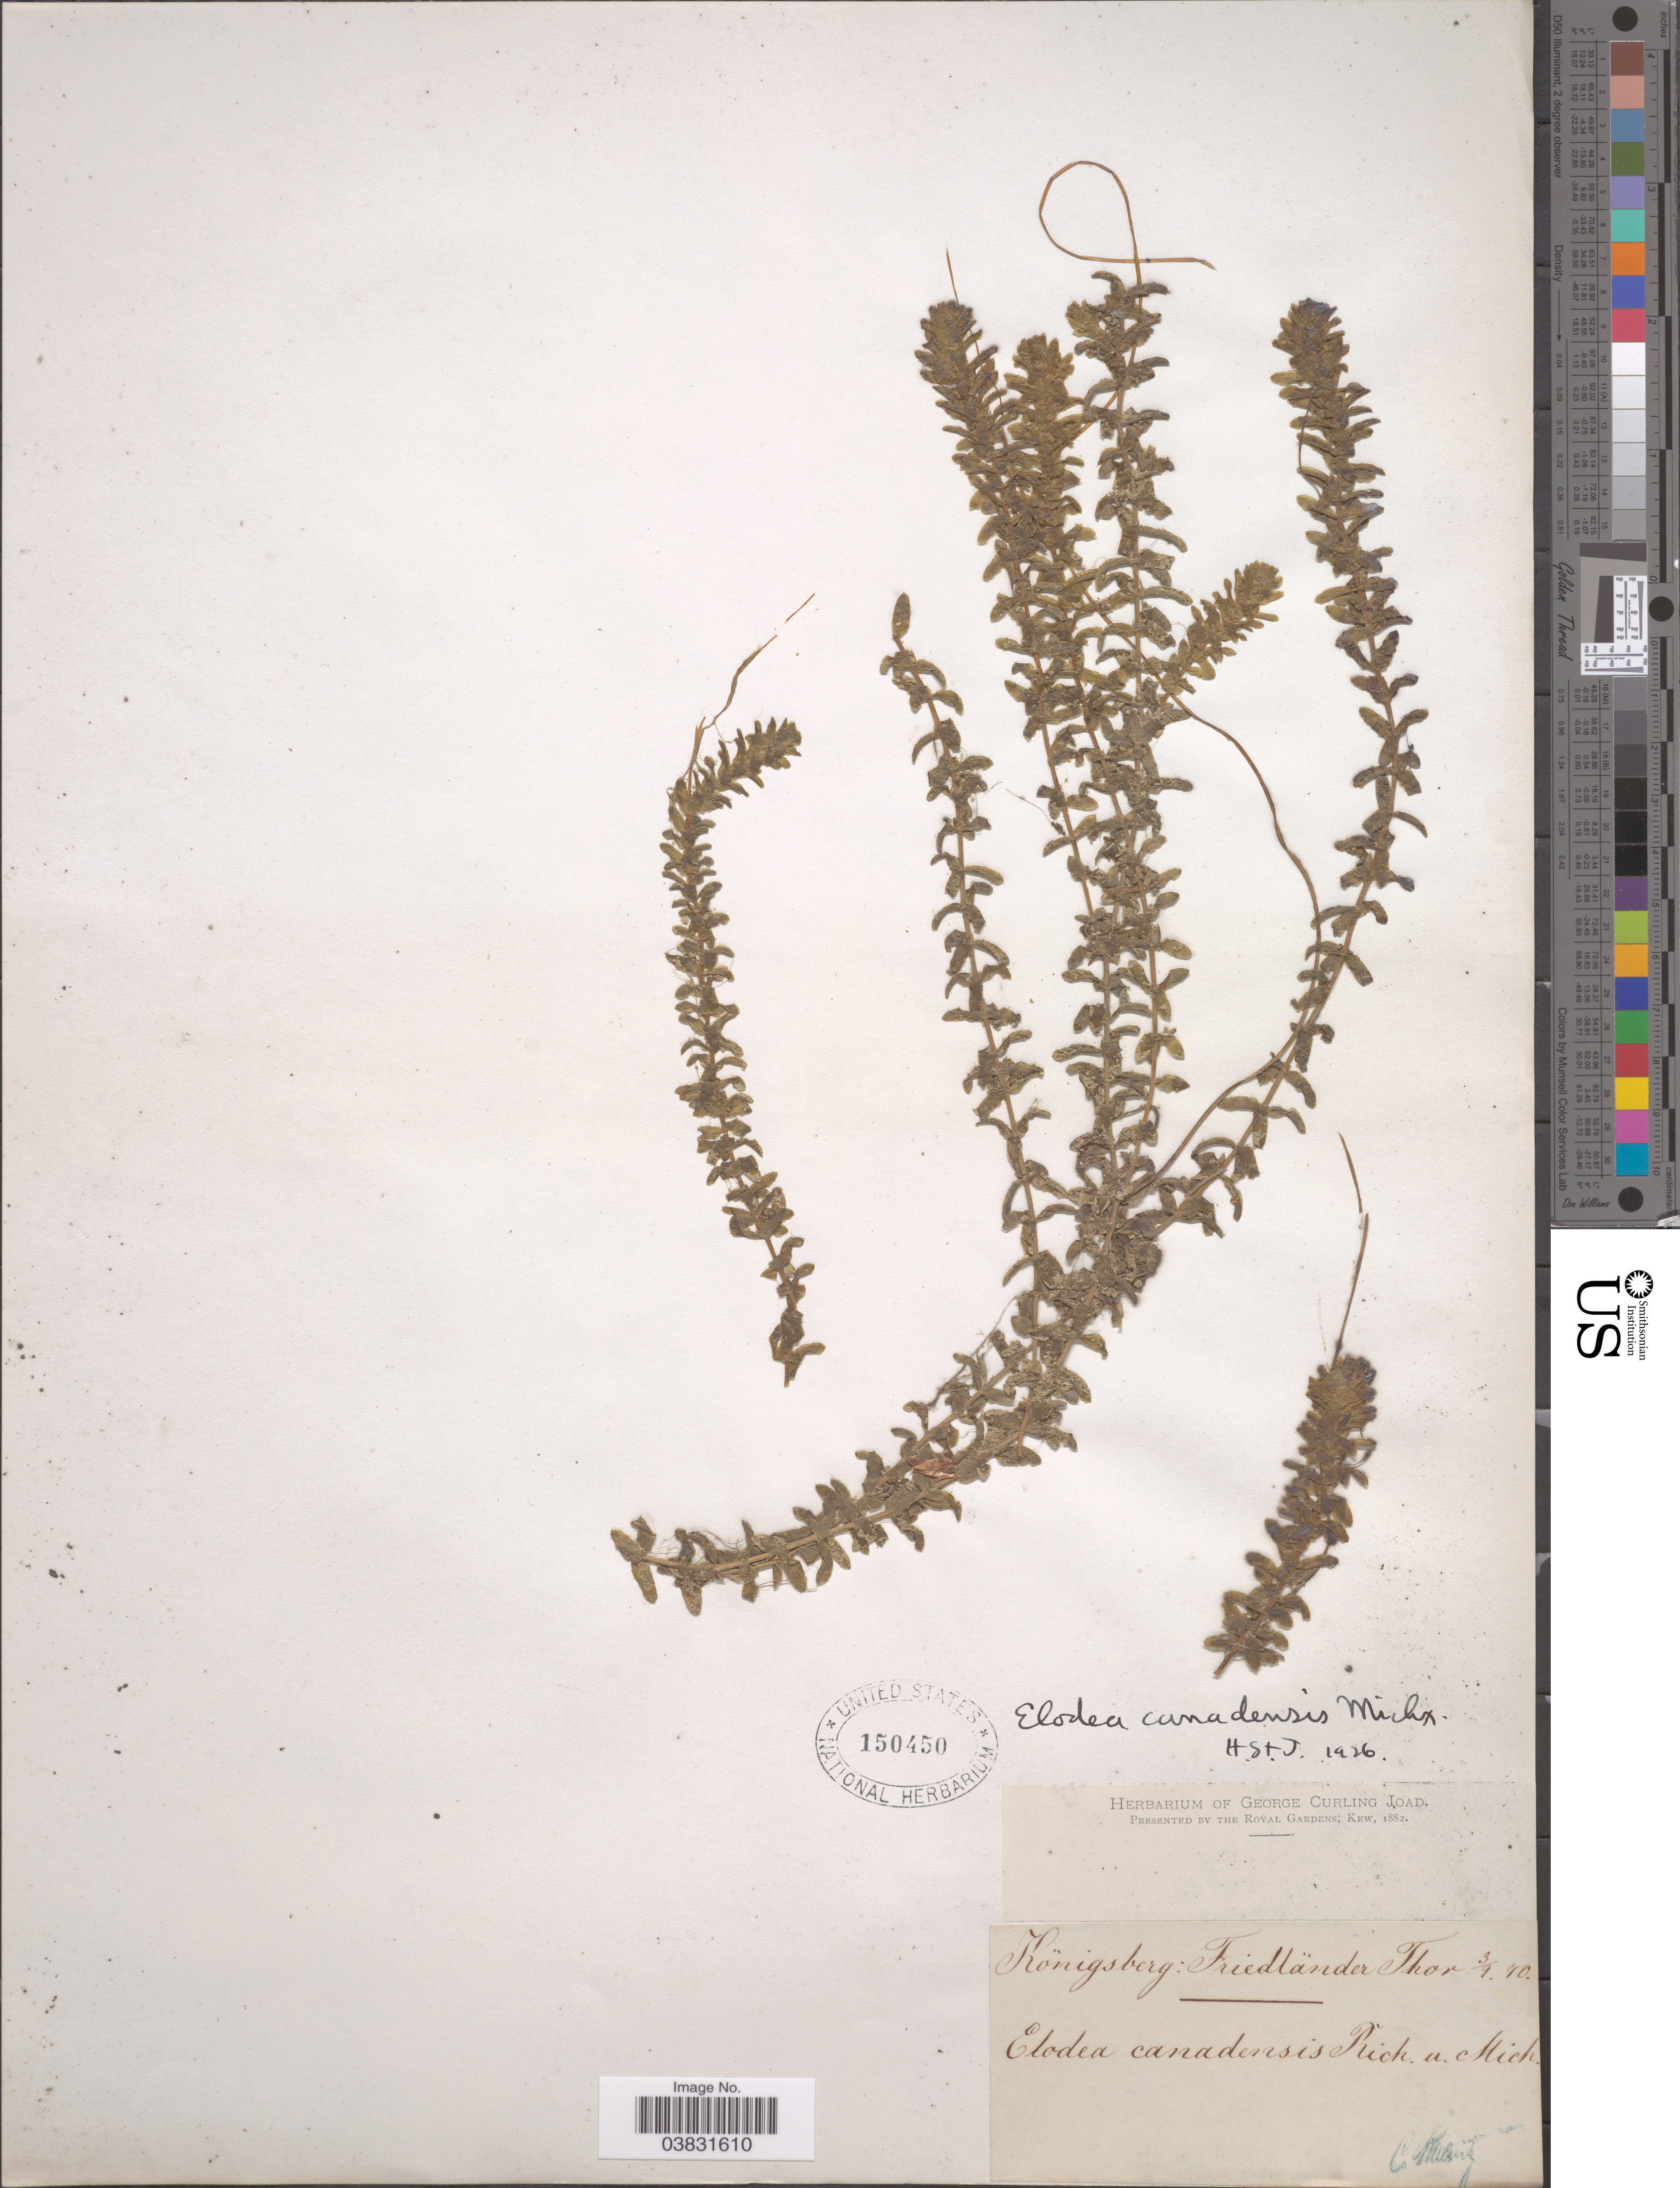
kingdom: Plantae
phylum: Tracheophyta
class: Liliopsida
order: Alismatales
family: Hydrocharitaceae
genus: Elodea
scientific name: Elodea canadensis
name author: Michx.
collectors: C. G. Baenitz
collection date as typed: Transcribed d/m/y: 3/9/70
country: Russian Federation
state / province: Kaliningrad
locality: Königsberg: Friedländer Thor.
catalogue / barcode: US 150450